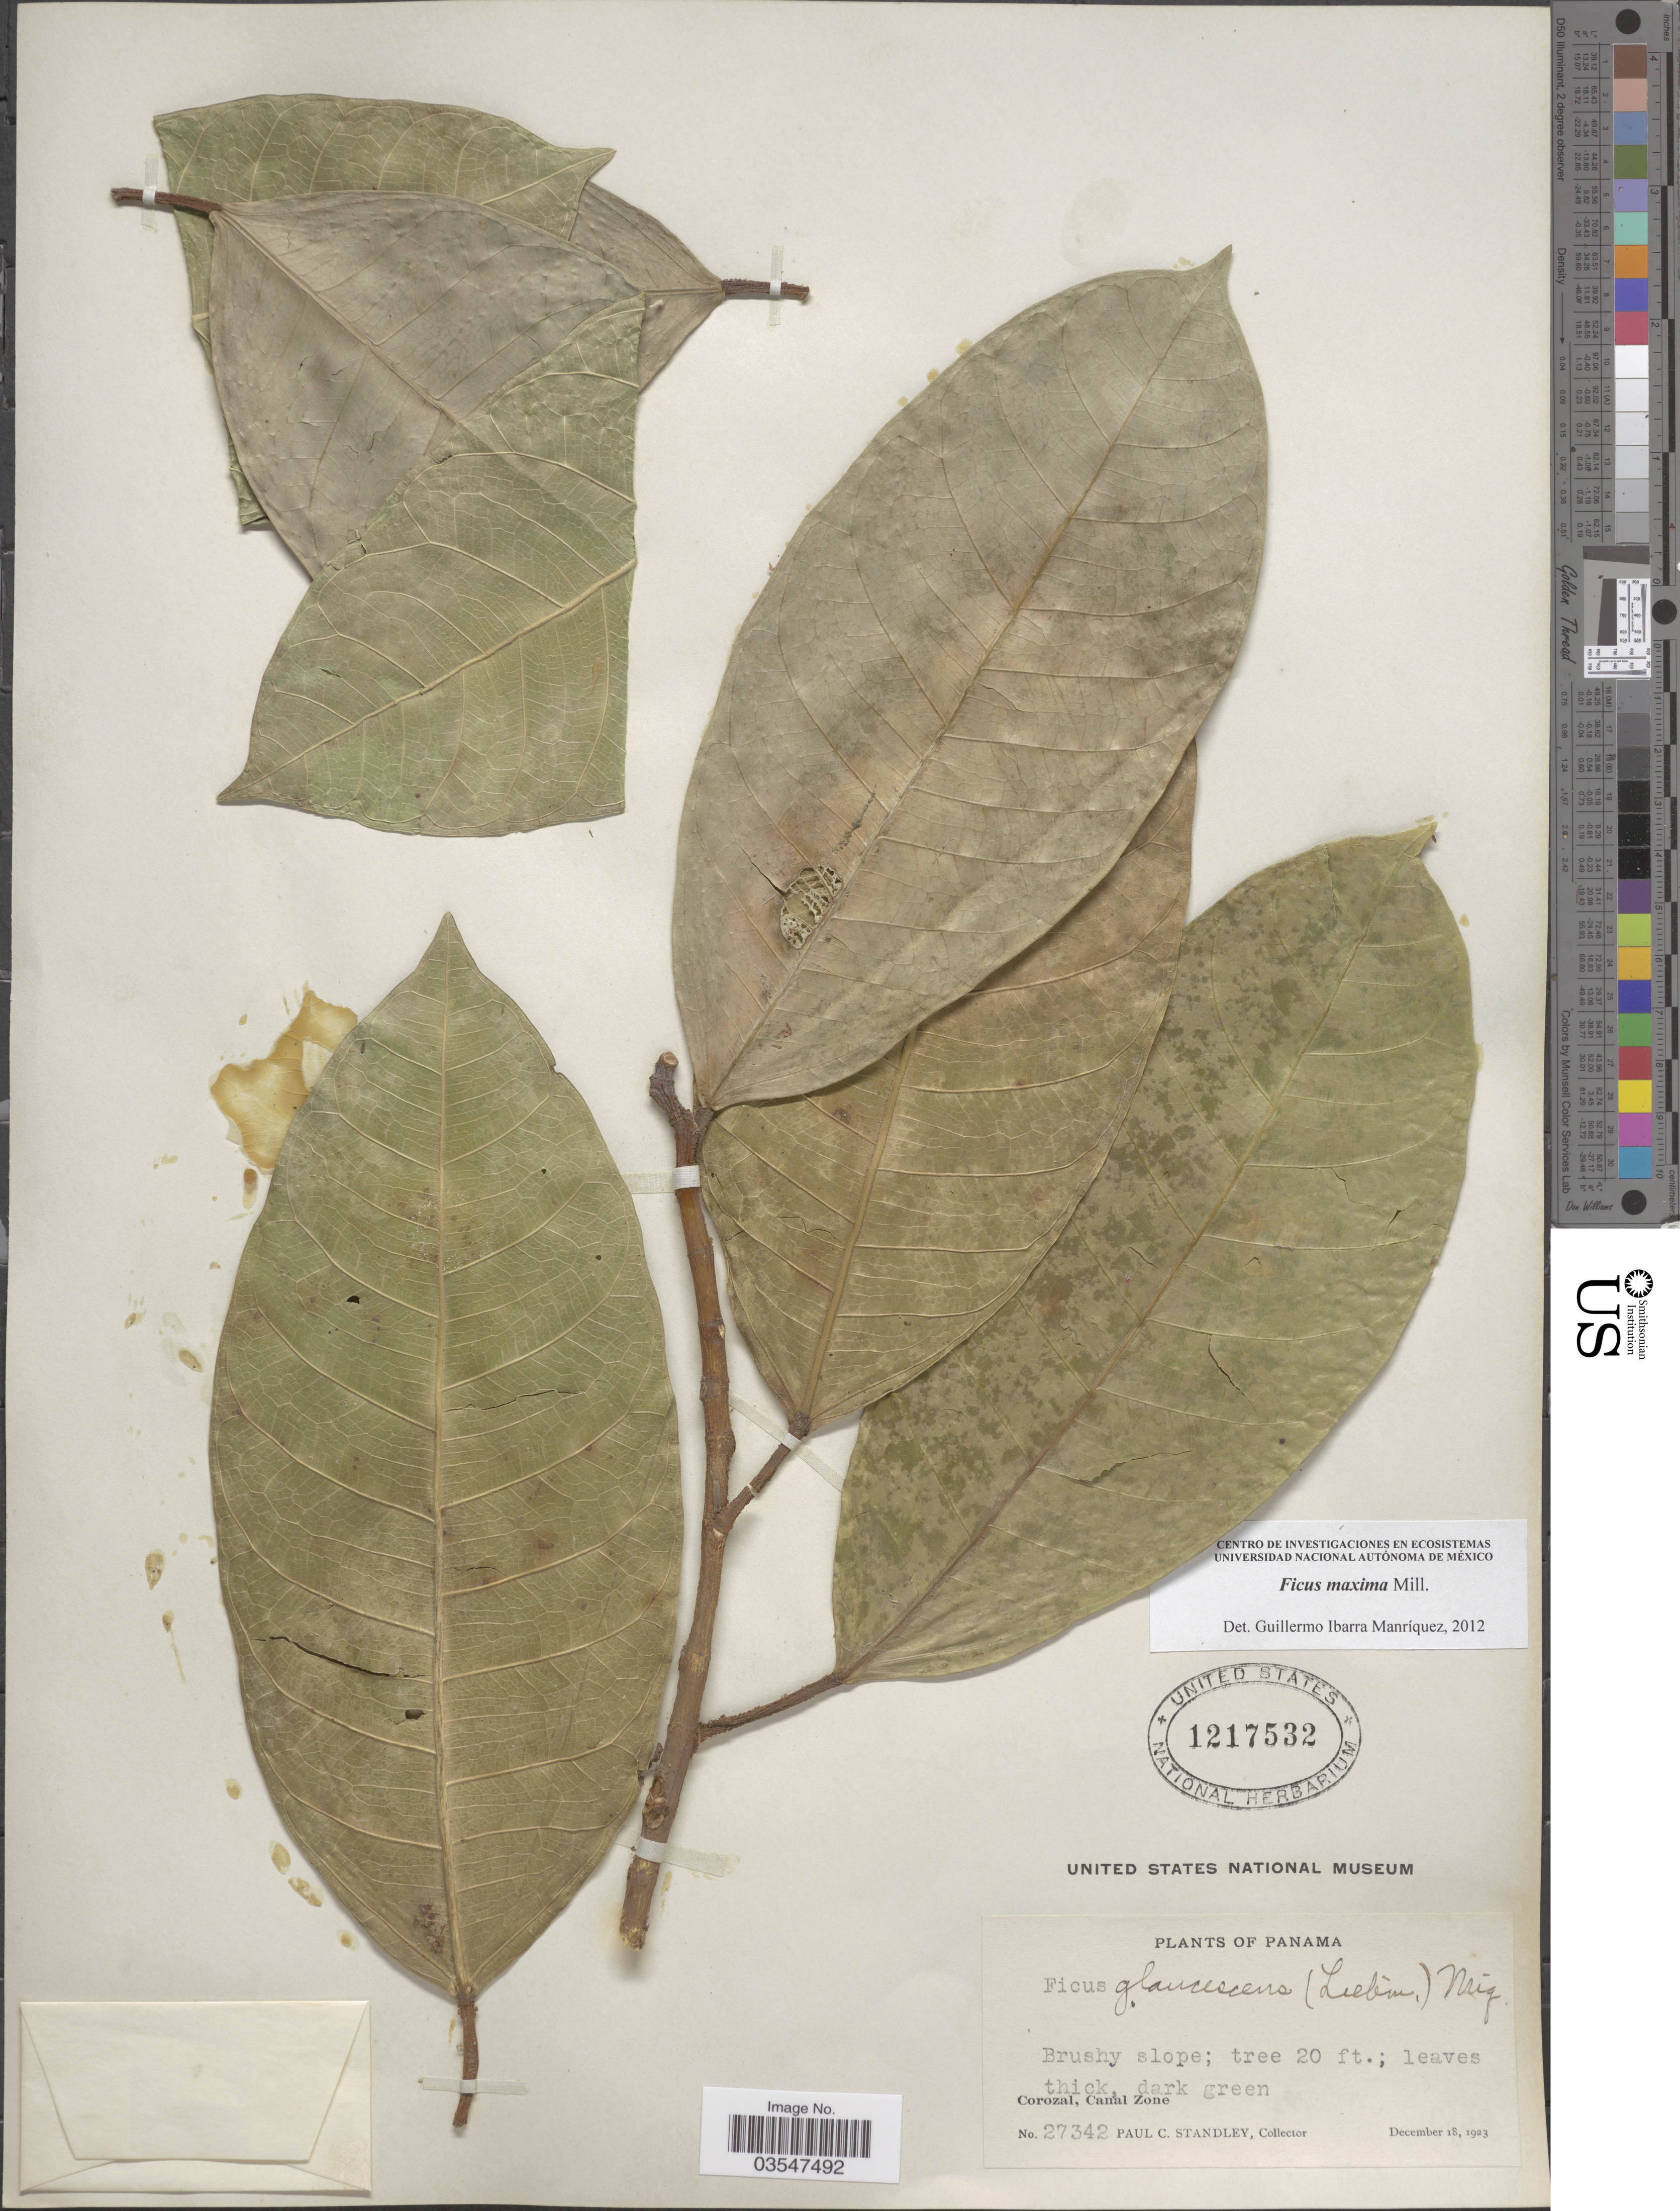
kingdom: Plantae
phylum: Tracheophyta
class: Magnoliopsida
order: Rosales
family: Moraceae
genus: Ficus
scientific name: Ficus maxima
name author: Mill.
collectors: P. C. Standley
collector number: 27342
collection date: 1923-12-18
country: Panama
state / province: Colón / Panamá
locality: Corozal, Canal Zone.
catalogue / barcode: US 1217532